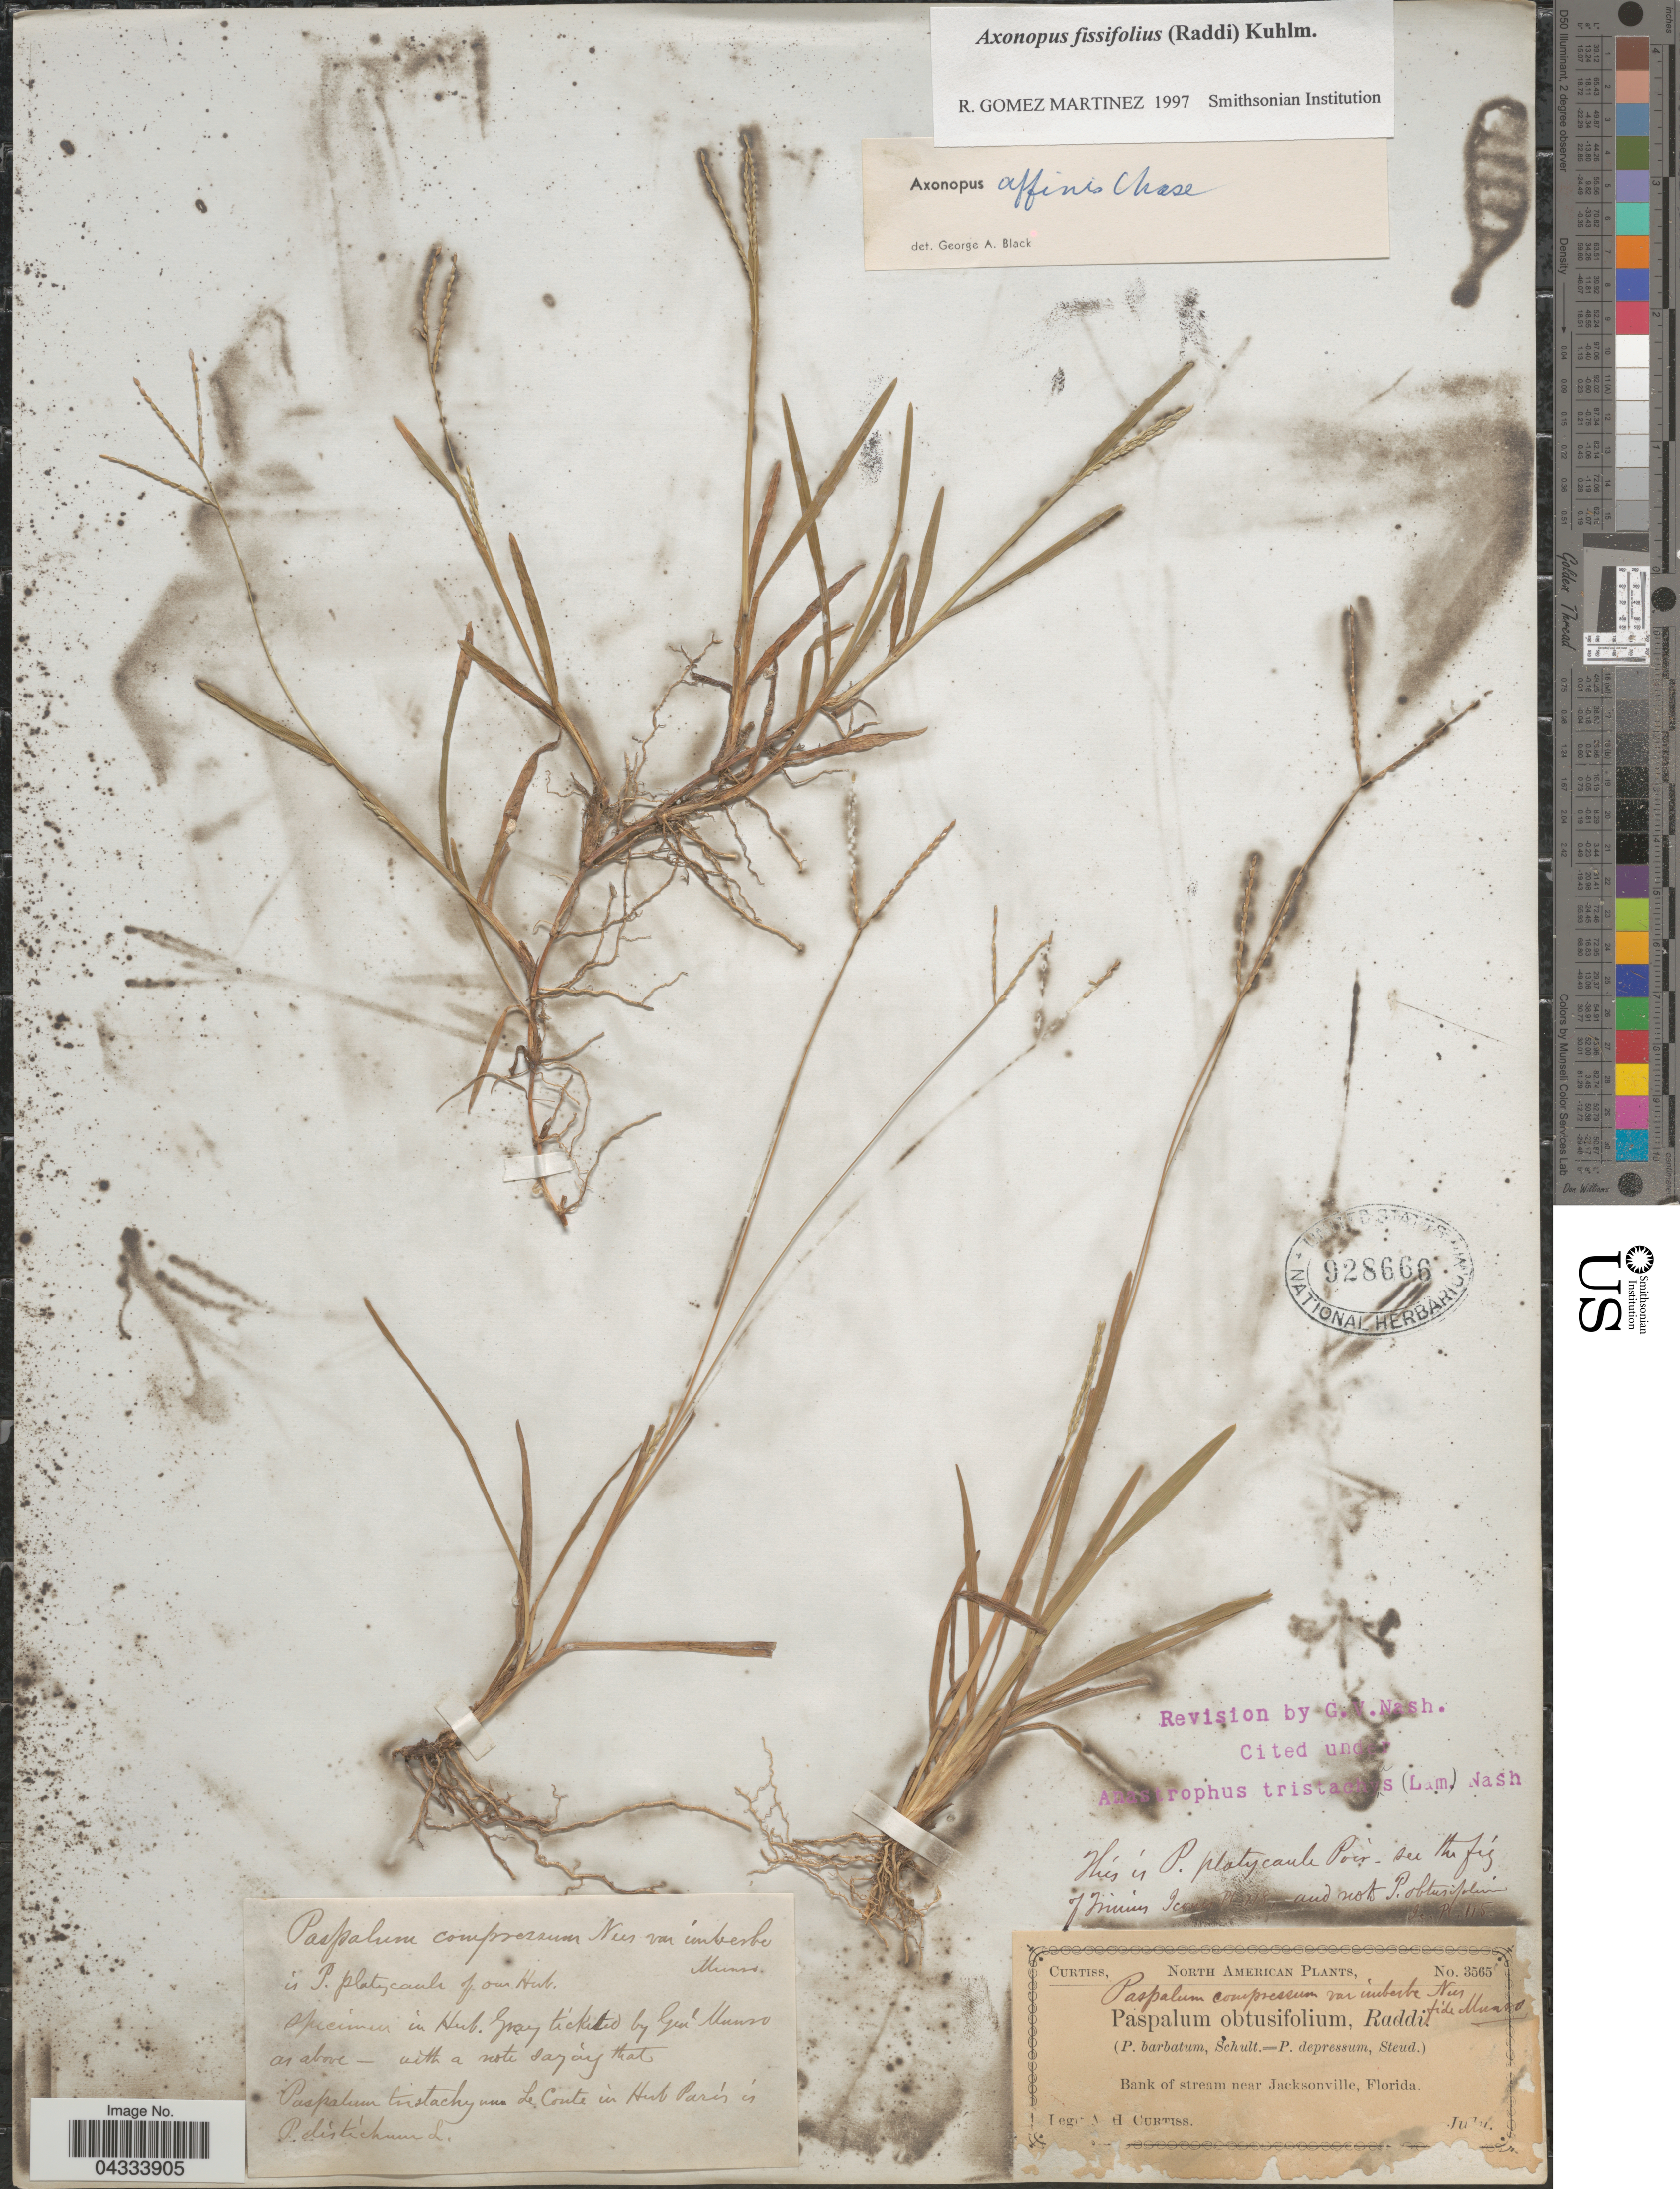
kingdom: Plantae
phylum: Tracheophyta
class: Liliopsida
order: Poales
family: Poaceae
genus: Axonopus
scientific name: Axonopus fissifolius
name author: (Raddi) Kuhlm.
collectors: A. H. Curtiss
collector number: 3565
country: United States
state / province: Florida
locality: Bank of stream near Jacksonville.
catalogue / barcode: US 928666